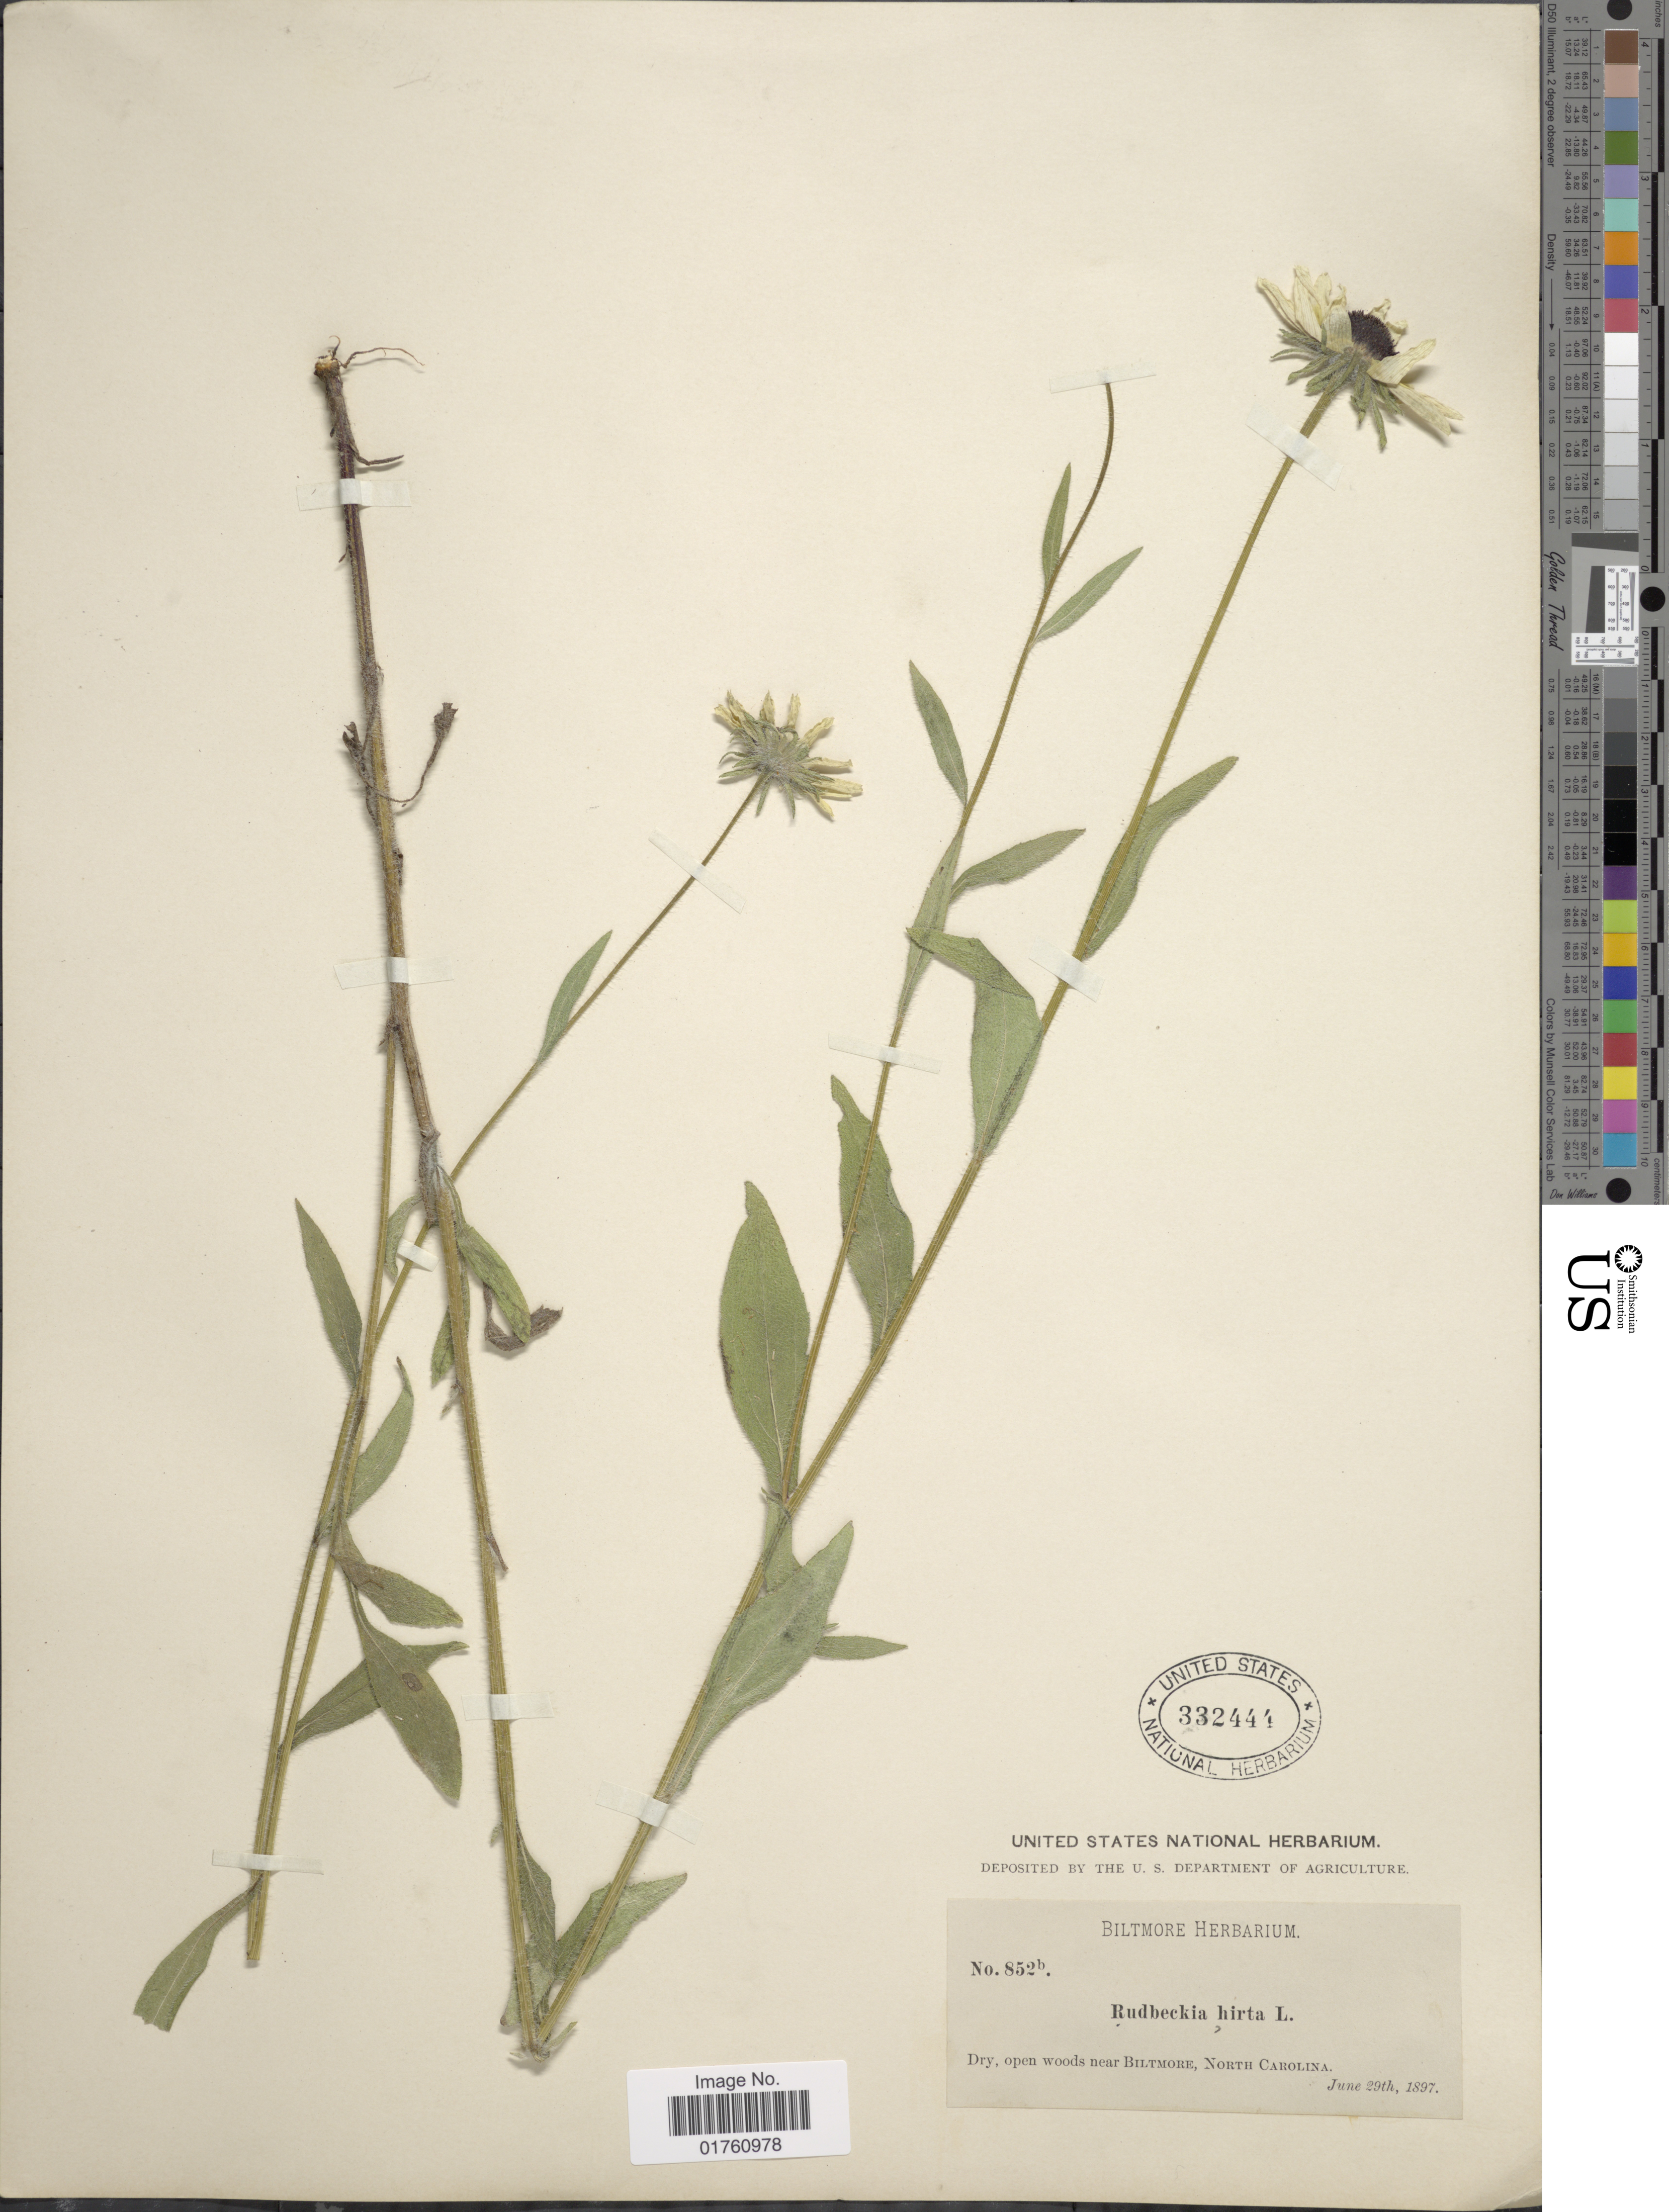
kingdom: Plantae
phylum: Tracheophyta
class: Magnoliopsida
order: Asterales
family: Asteraceae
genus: Rudbeckia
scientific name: Rudbeckia hirta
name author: L.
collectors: ex herb. Biltmore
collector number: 852b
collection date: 1897-06-29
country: United States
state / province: North Carolina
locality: Dry, open woods near Biltmore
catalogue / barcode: US 332444